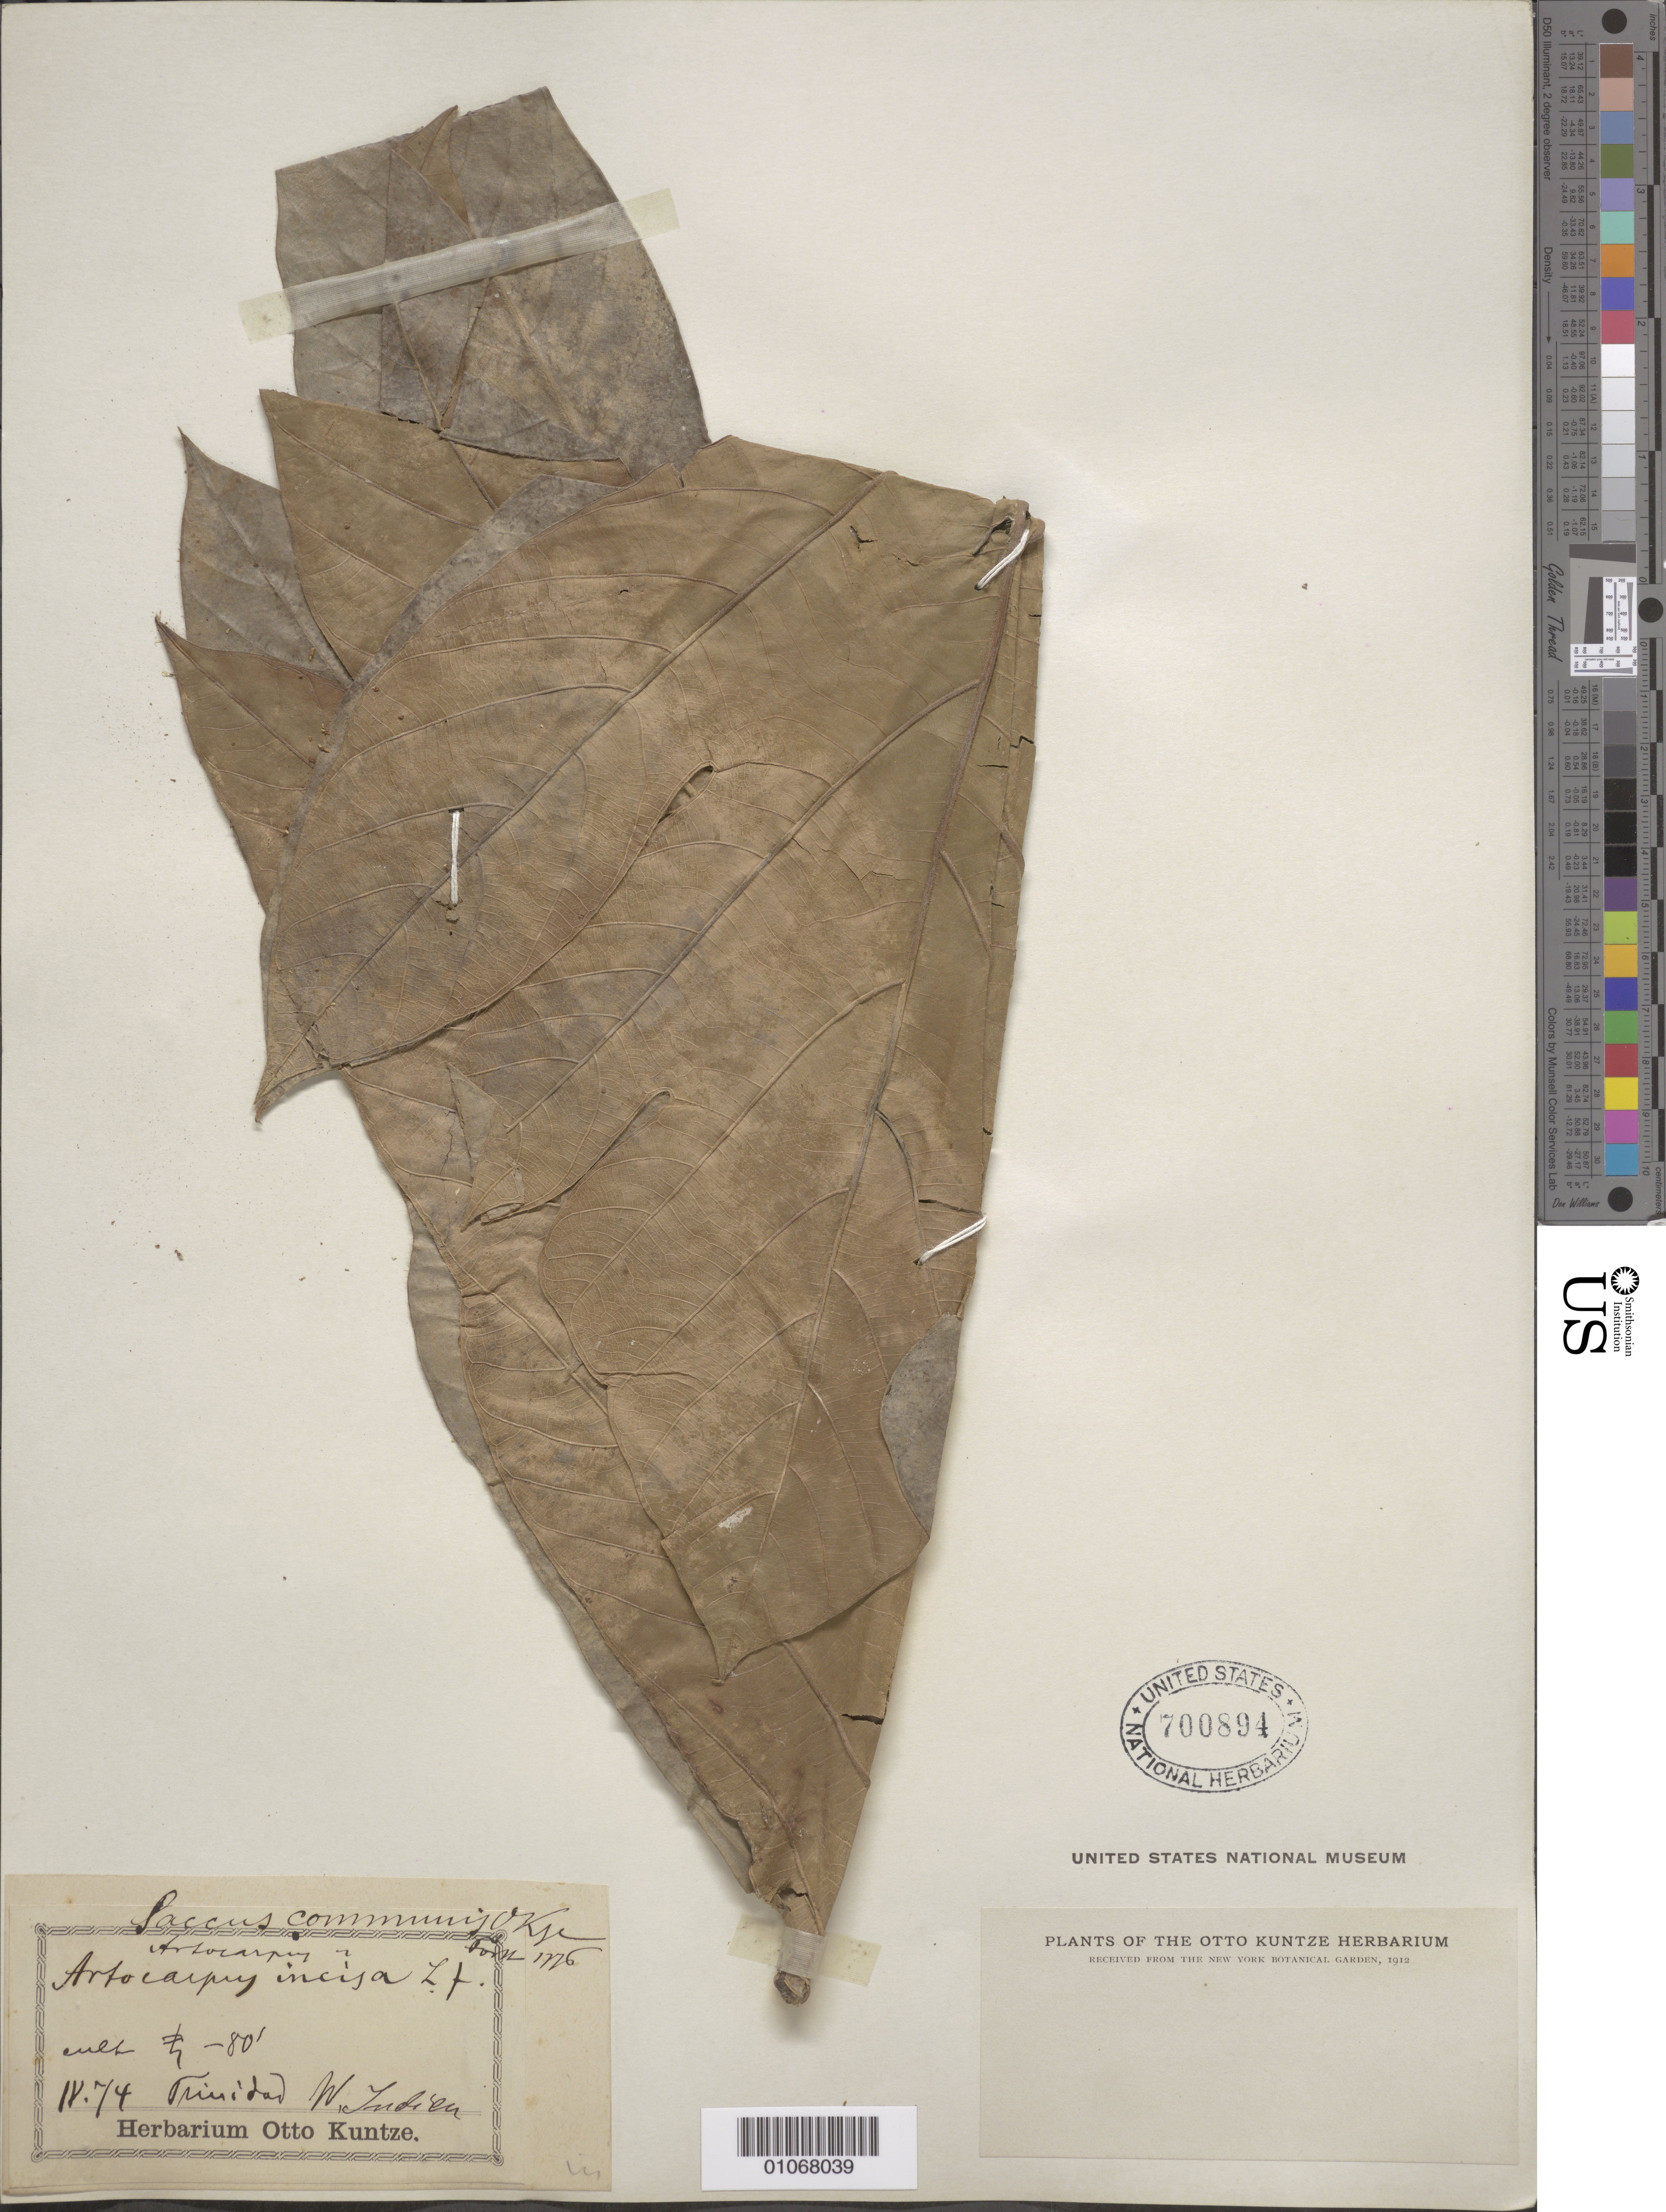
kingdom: Plantae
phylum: Tracheophyta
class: Magnoliopsida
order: Rosales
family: Moraceae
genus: Artocarpus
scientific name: Artocarpus incisus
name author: (Thunb.) L. f.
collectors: C.E.O. Kuntze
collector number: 1776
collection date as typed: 01 Jan 1874 to 31 Dec 1874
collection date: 1874-01-01/1874-12-31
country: Trinidad and Tobago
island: Trinidad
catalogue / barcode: US 700894